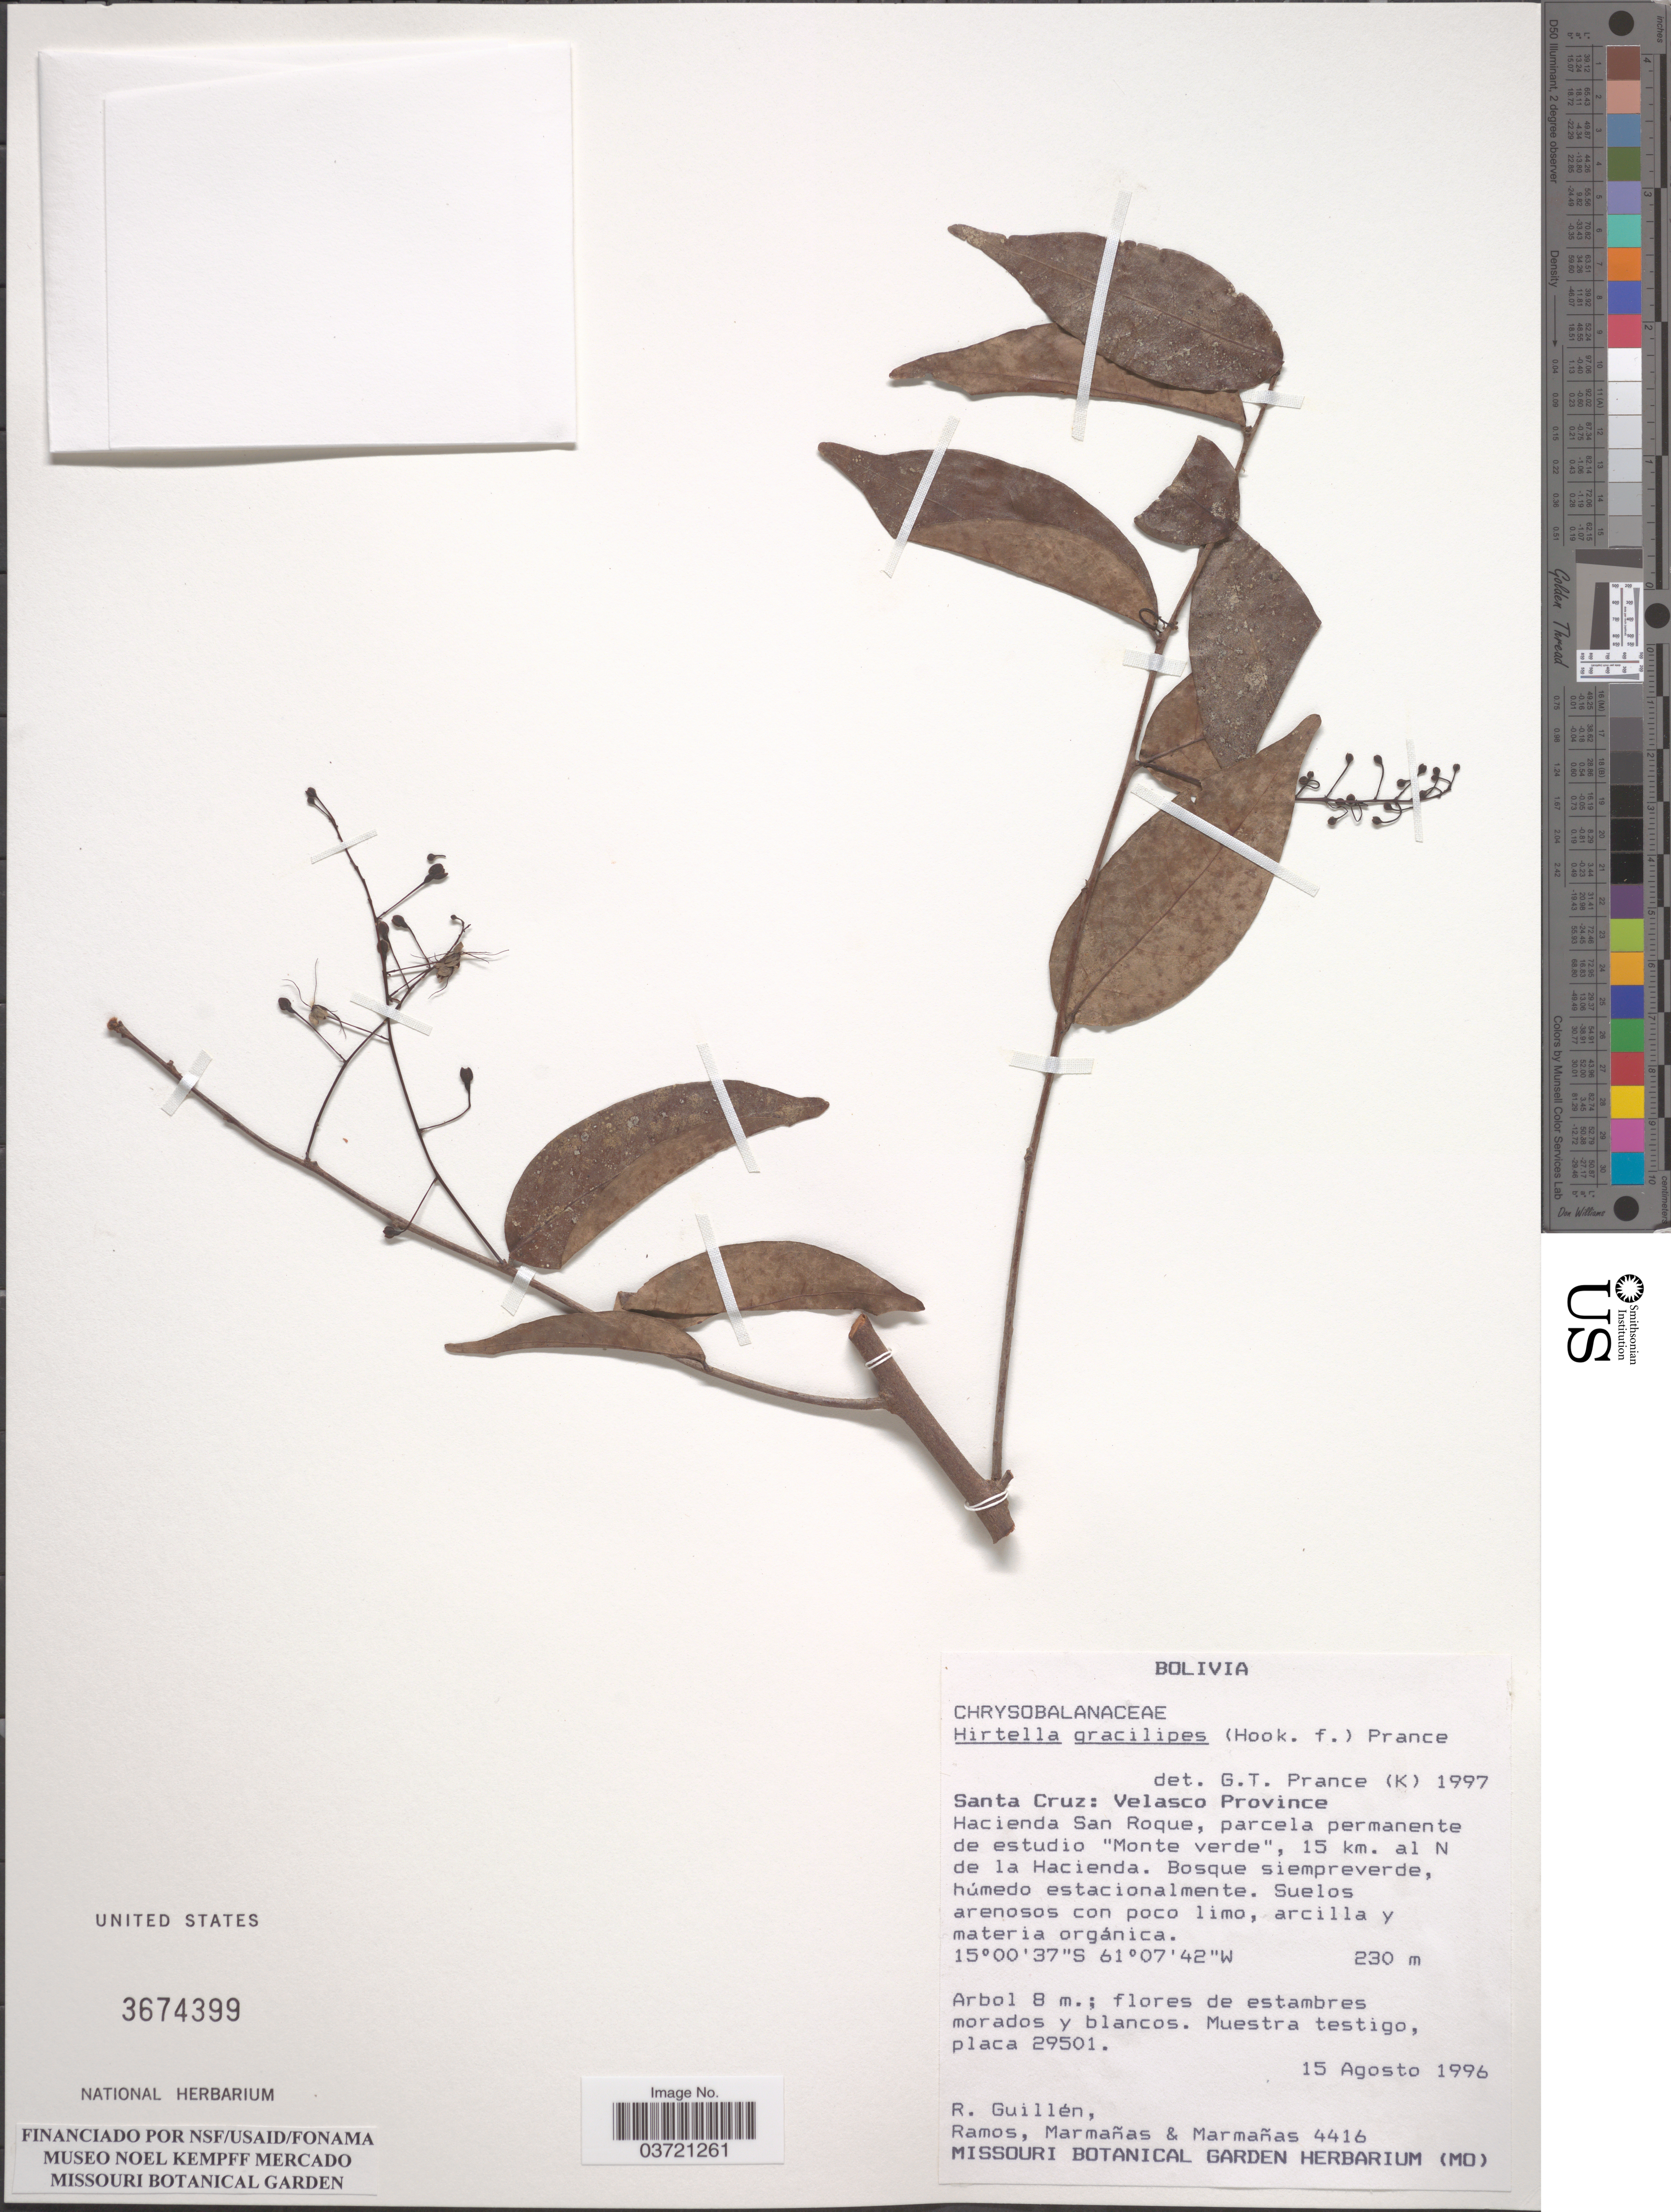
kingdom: Plantae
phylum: Tracheophyta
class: Magnoliopsida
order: Malpighiales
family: Chrysobalanaceae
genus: Hirtella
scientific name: Hirtella gracilipes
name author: (Hook. f.) Prance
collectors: R. Guillen, -. Ramos, Marmañas & Marmañas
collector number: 4416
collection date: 1996-08-15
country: Bolivia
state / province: Santa Cruz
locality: Velasco Province. Hacienda San Roque, parcela permanente de estudio "Monte verde", 15 km. al N de la Hacienda.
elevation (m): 230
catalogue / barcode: US 3674399